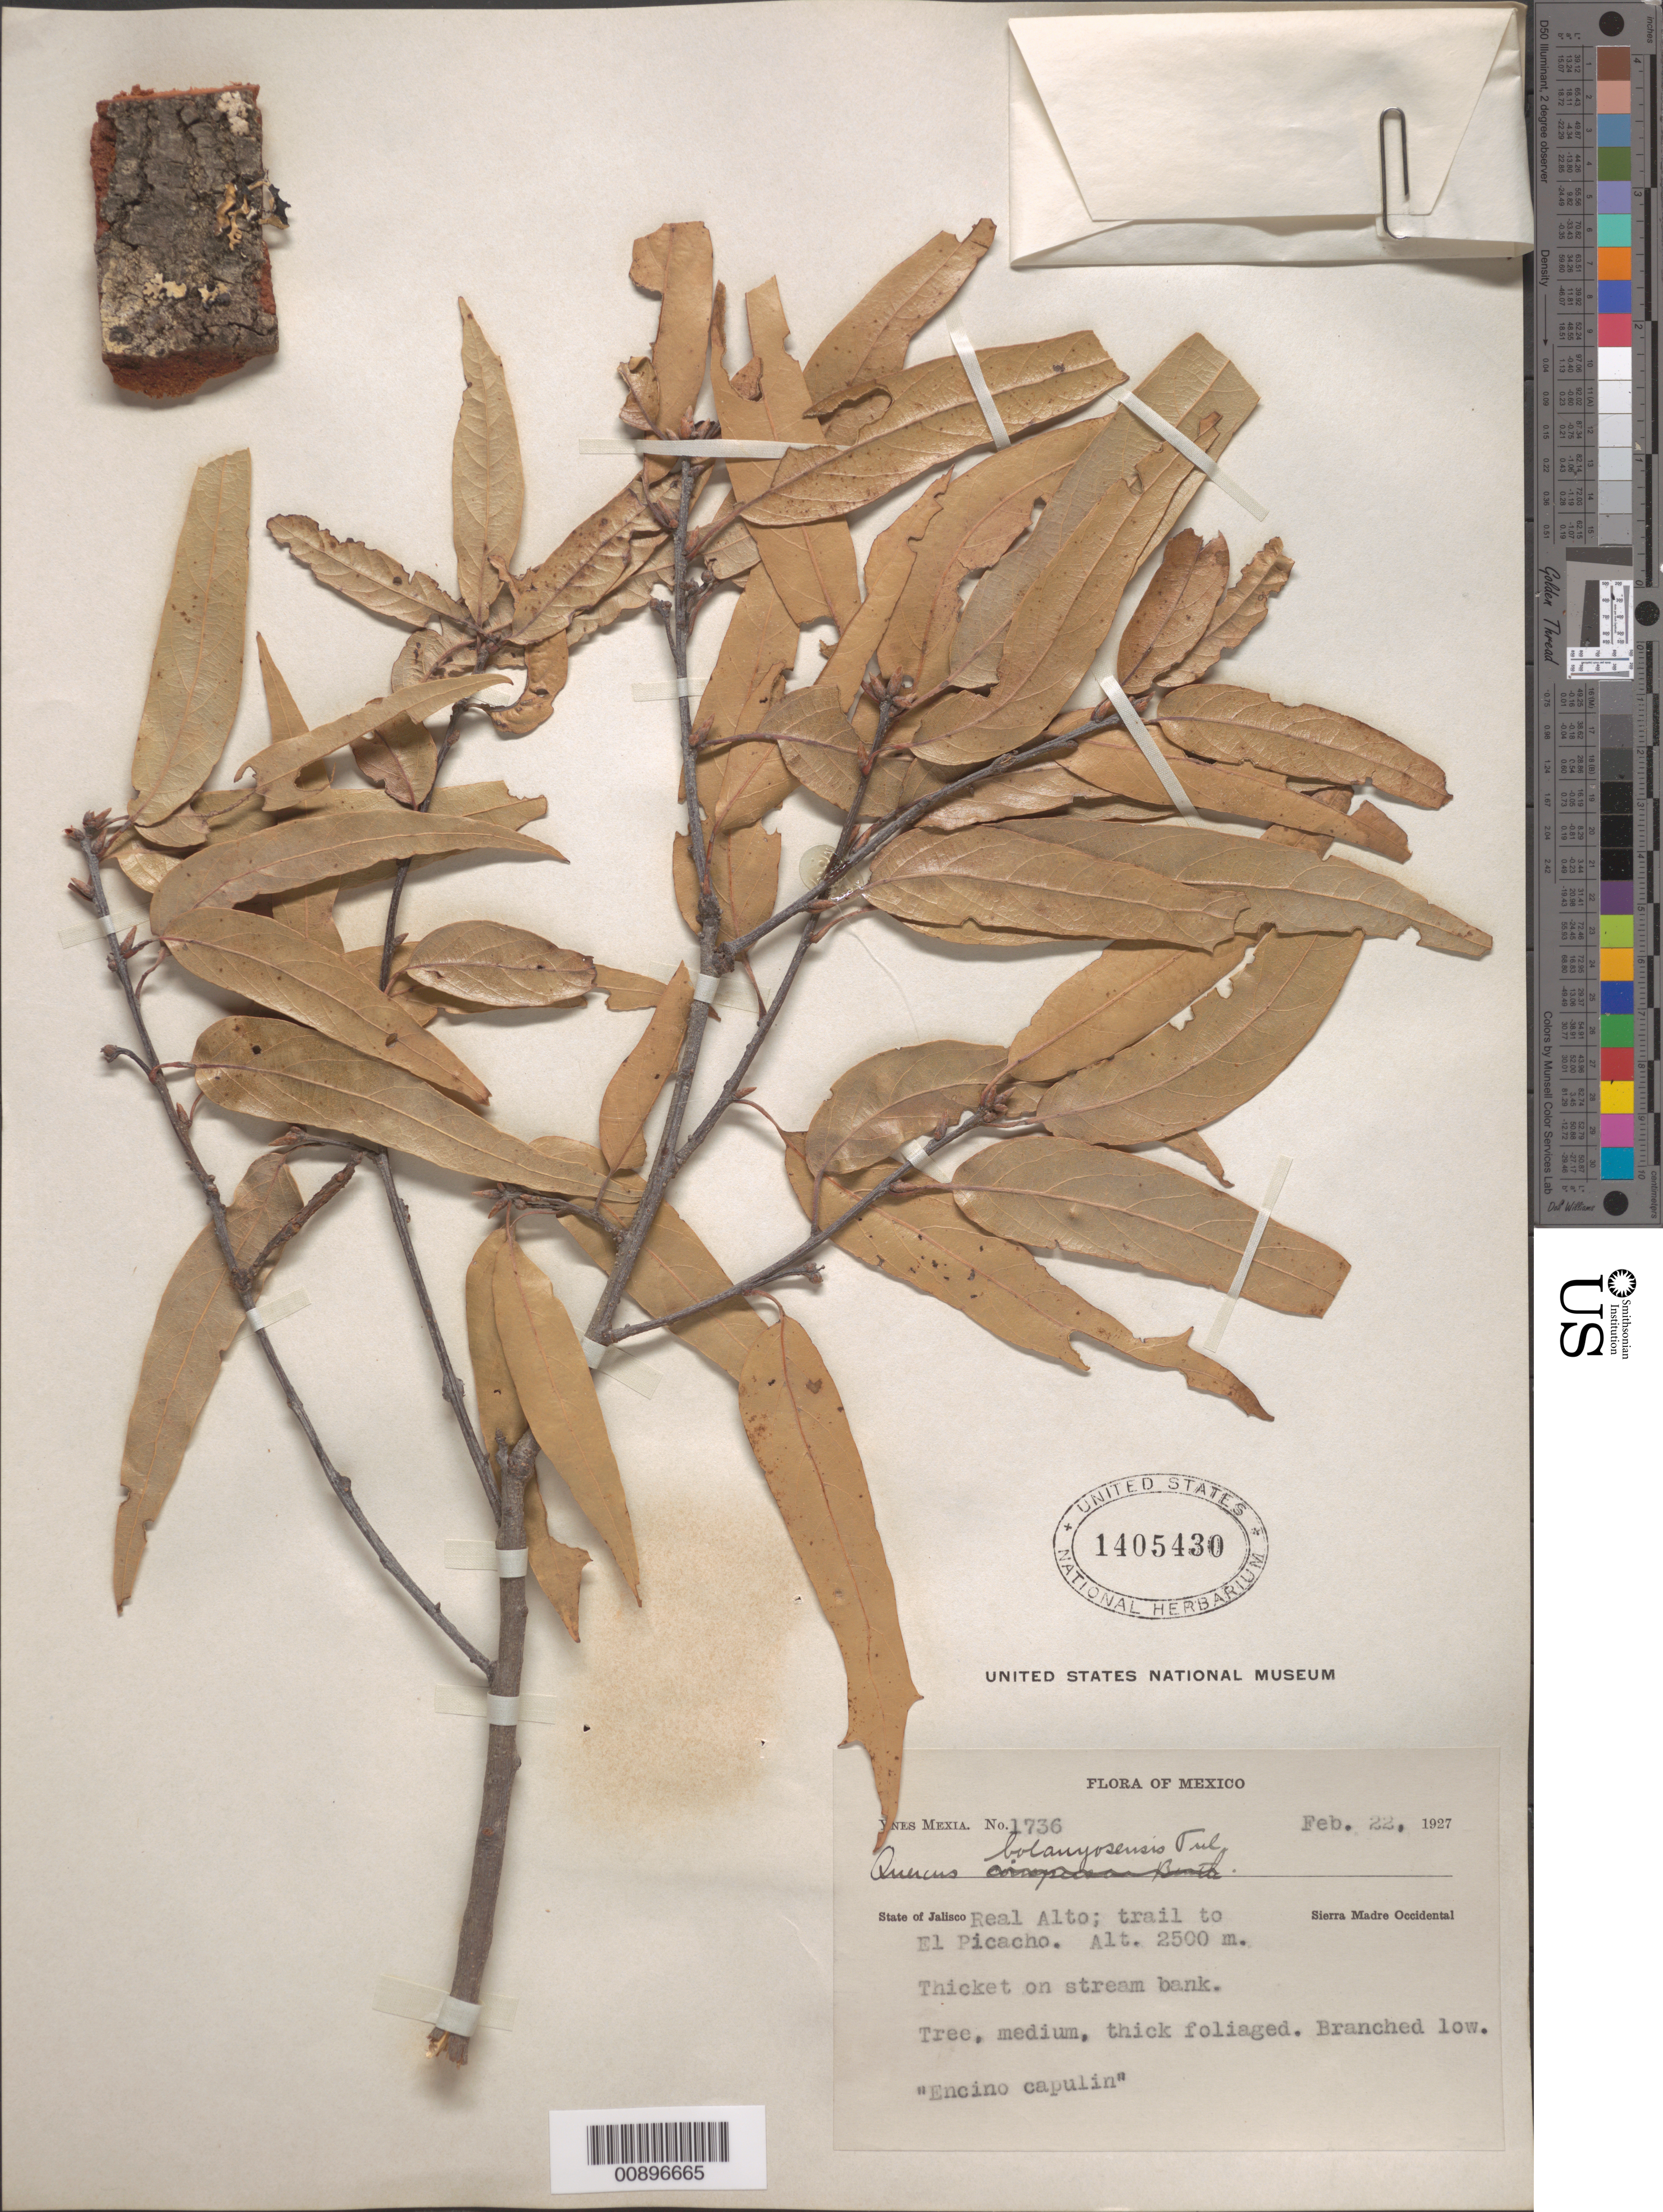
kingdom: Plantae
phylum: Tracheophyta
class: Magnoliopsida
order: Fagales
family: Fagaceae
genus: Quercus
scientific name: Quercus bolanyosensis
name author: Trel.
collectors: Y. Mexia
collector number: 1736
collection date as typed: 22 Feb 1927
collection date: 1927-02-22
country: Mexico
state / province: Jalisco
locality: Real Alto; trail to El Picacho. Sierra Madre Occidental, Jalisco.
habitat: Thicket on stream bank.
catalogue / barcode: US 1405430